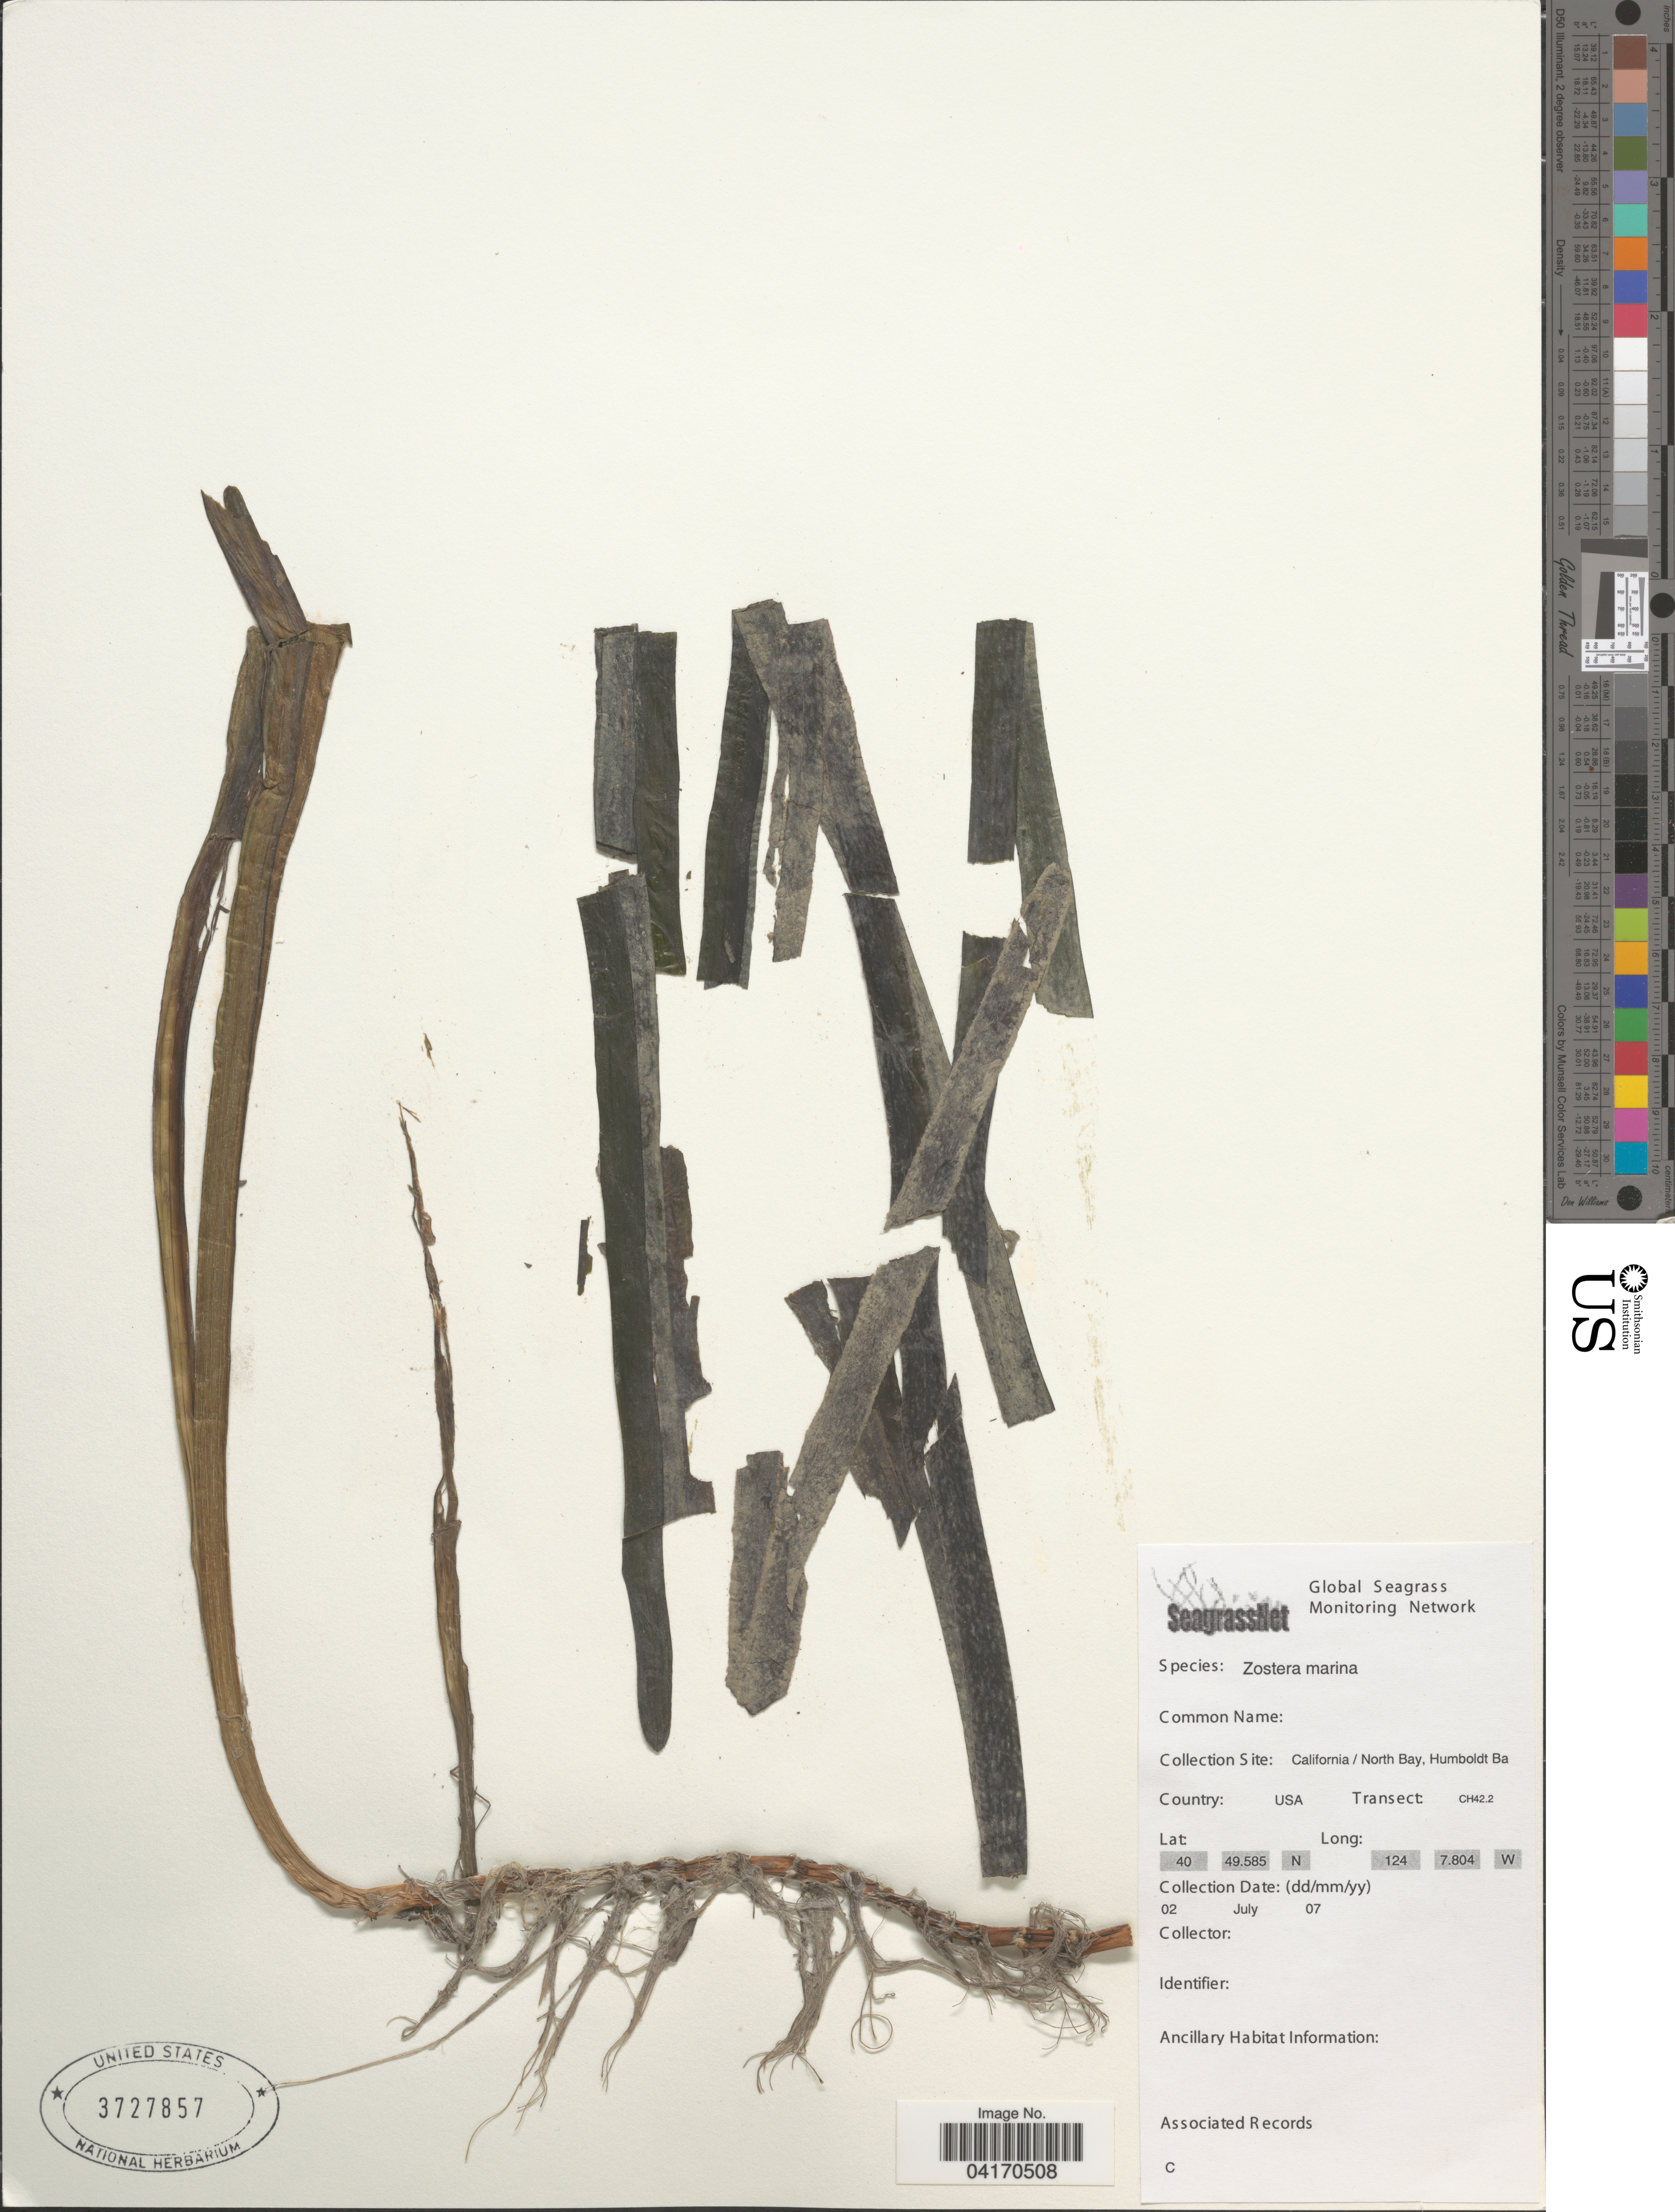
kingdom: Plantae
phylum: Tracheophyta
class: Liliopsida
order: Alismatales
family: Zosteraceae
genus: Zostera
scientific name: Zostera marina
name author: L.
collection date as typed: Transcribed d/m/y: 2/7/7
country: United States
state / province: California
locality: Collection Site: California / North Bay, Humboldt Ba. Transect: CH42.2.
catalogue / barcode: US 3727857